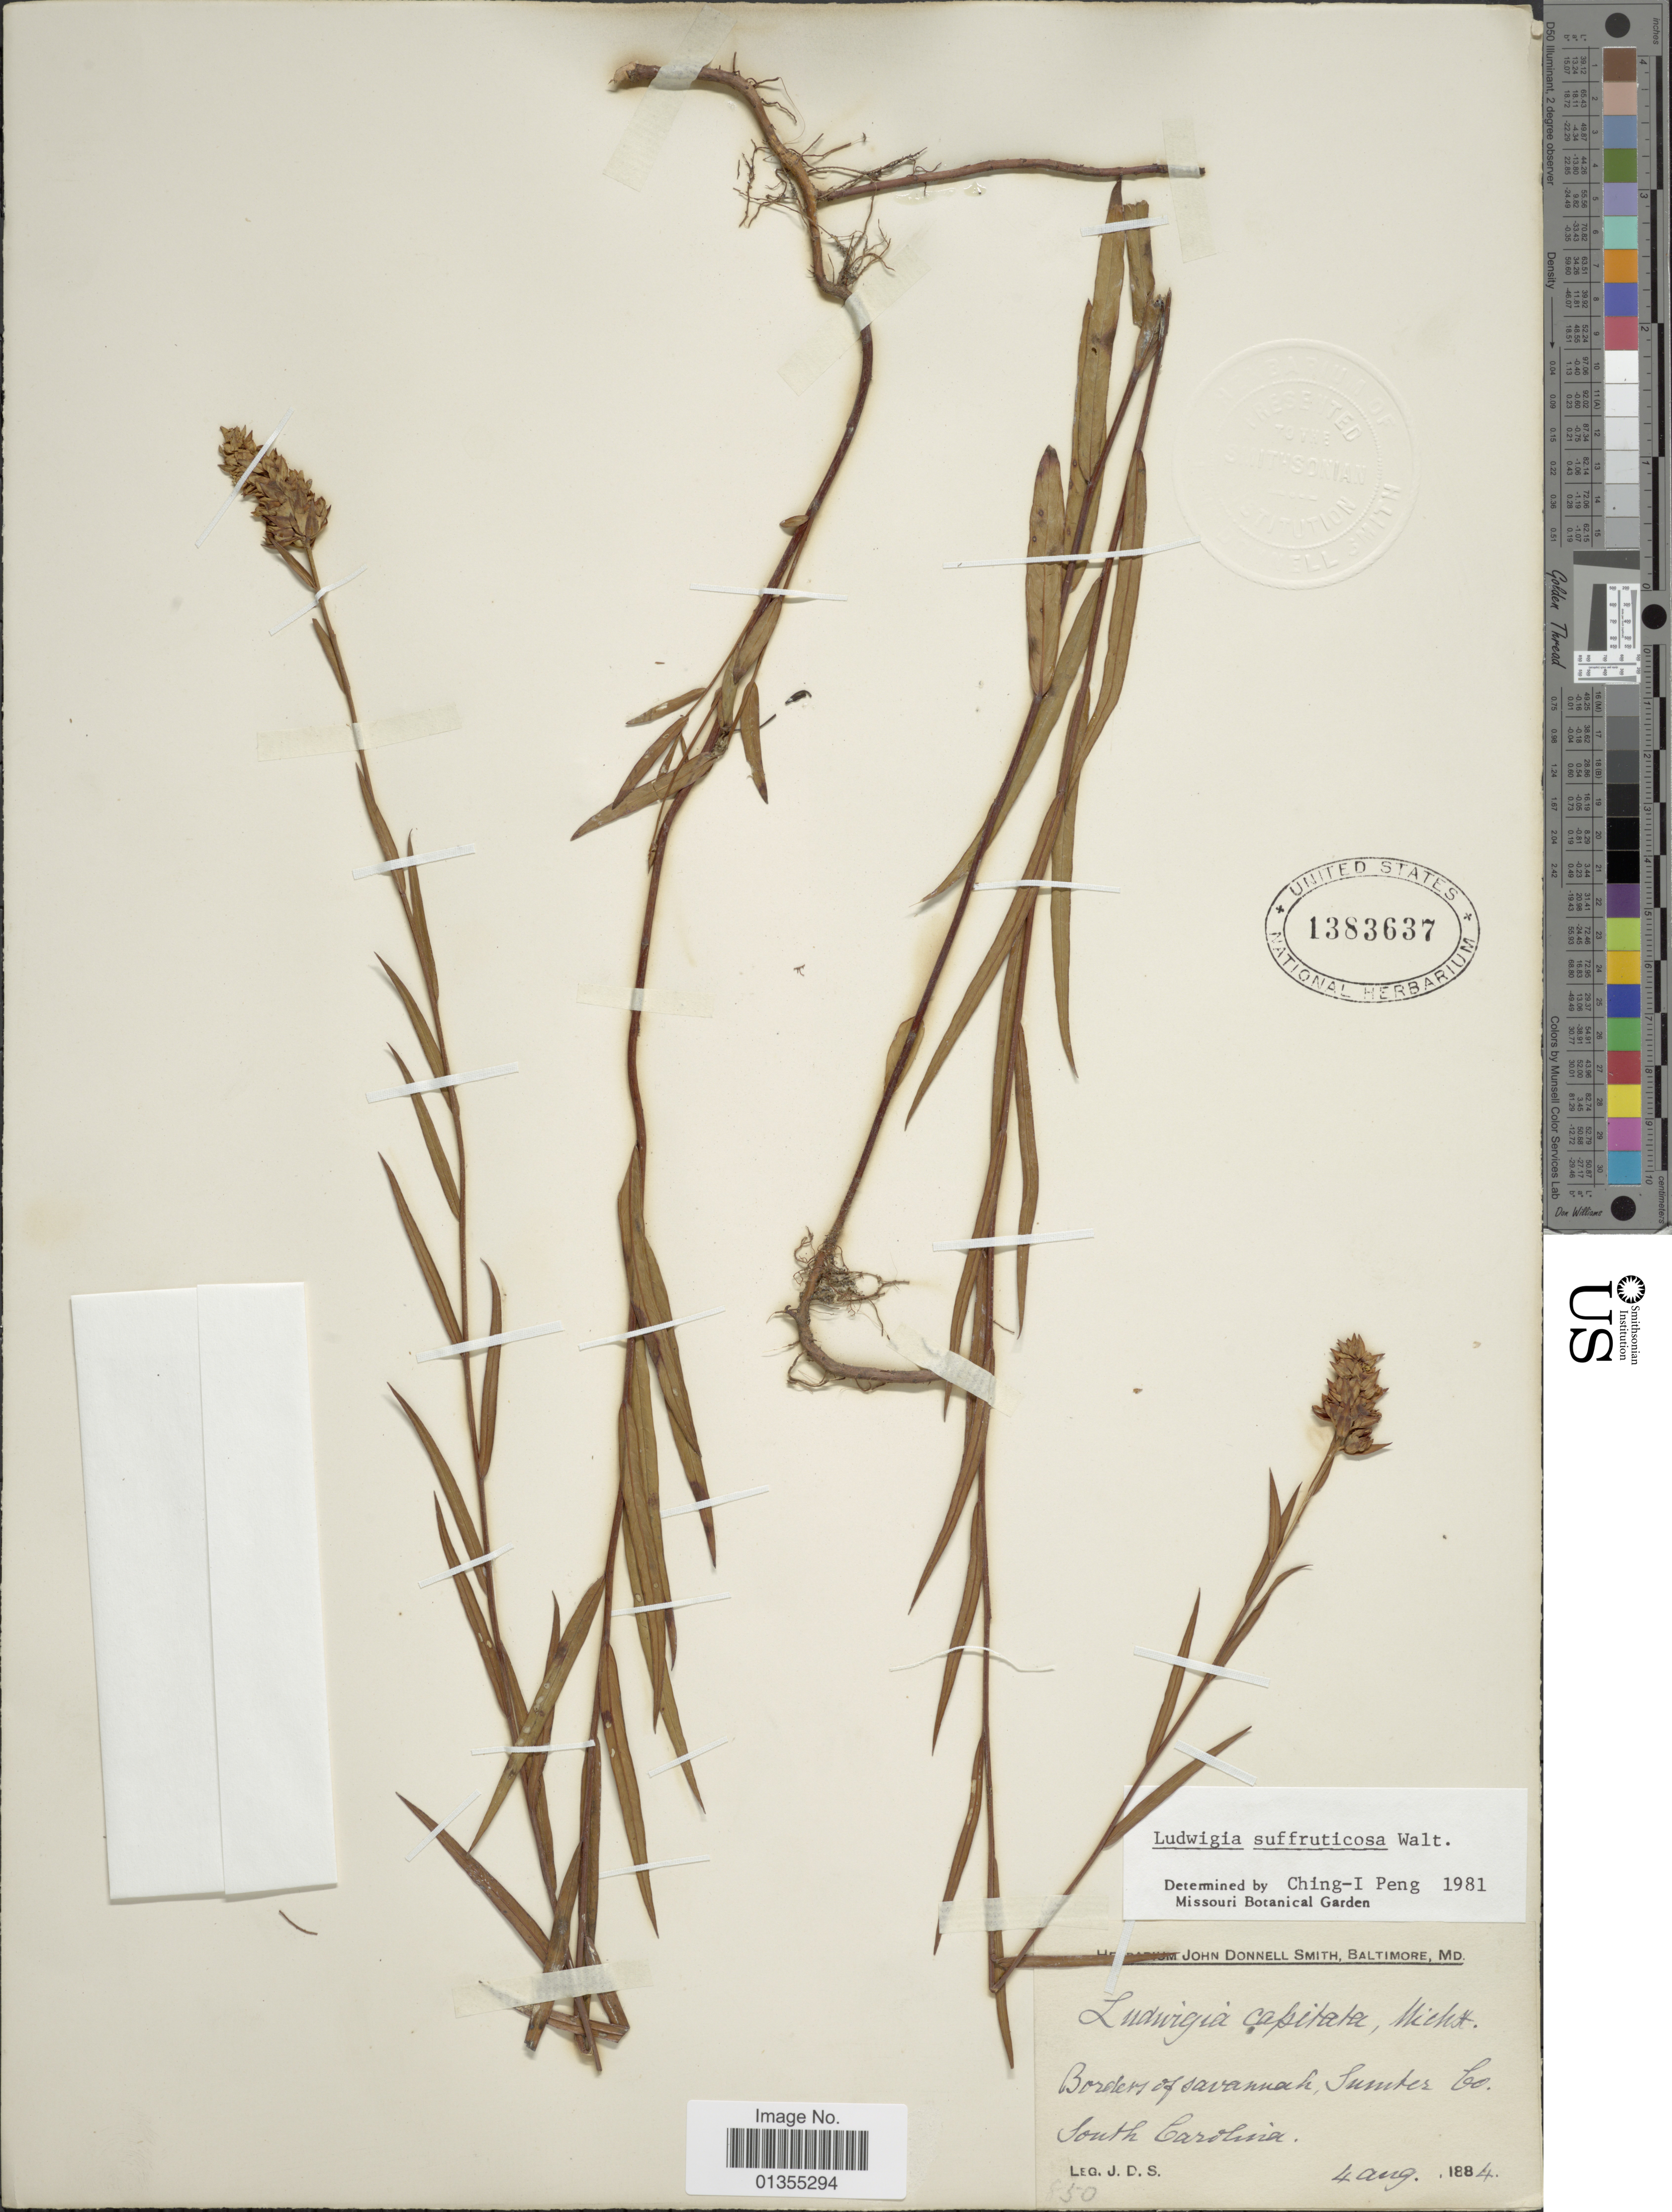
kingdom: Plantae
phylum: Tracheophyta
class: Magnoliopsida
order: Myrtales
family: Onagraceae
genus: Ludwigia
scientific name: Ludwigia suffruticosa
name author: Walter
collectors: J. D. Smith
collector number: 850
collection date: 1884-08-04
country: United States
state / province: South Carolina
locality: Borders of savannah, Sumter Co.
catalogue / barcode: US 1383637